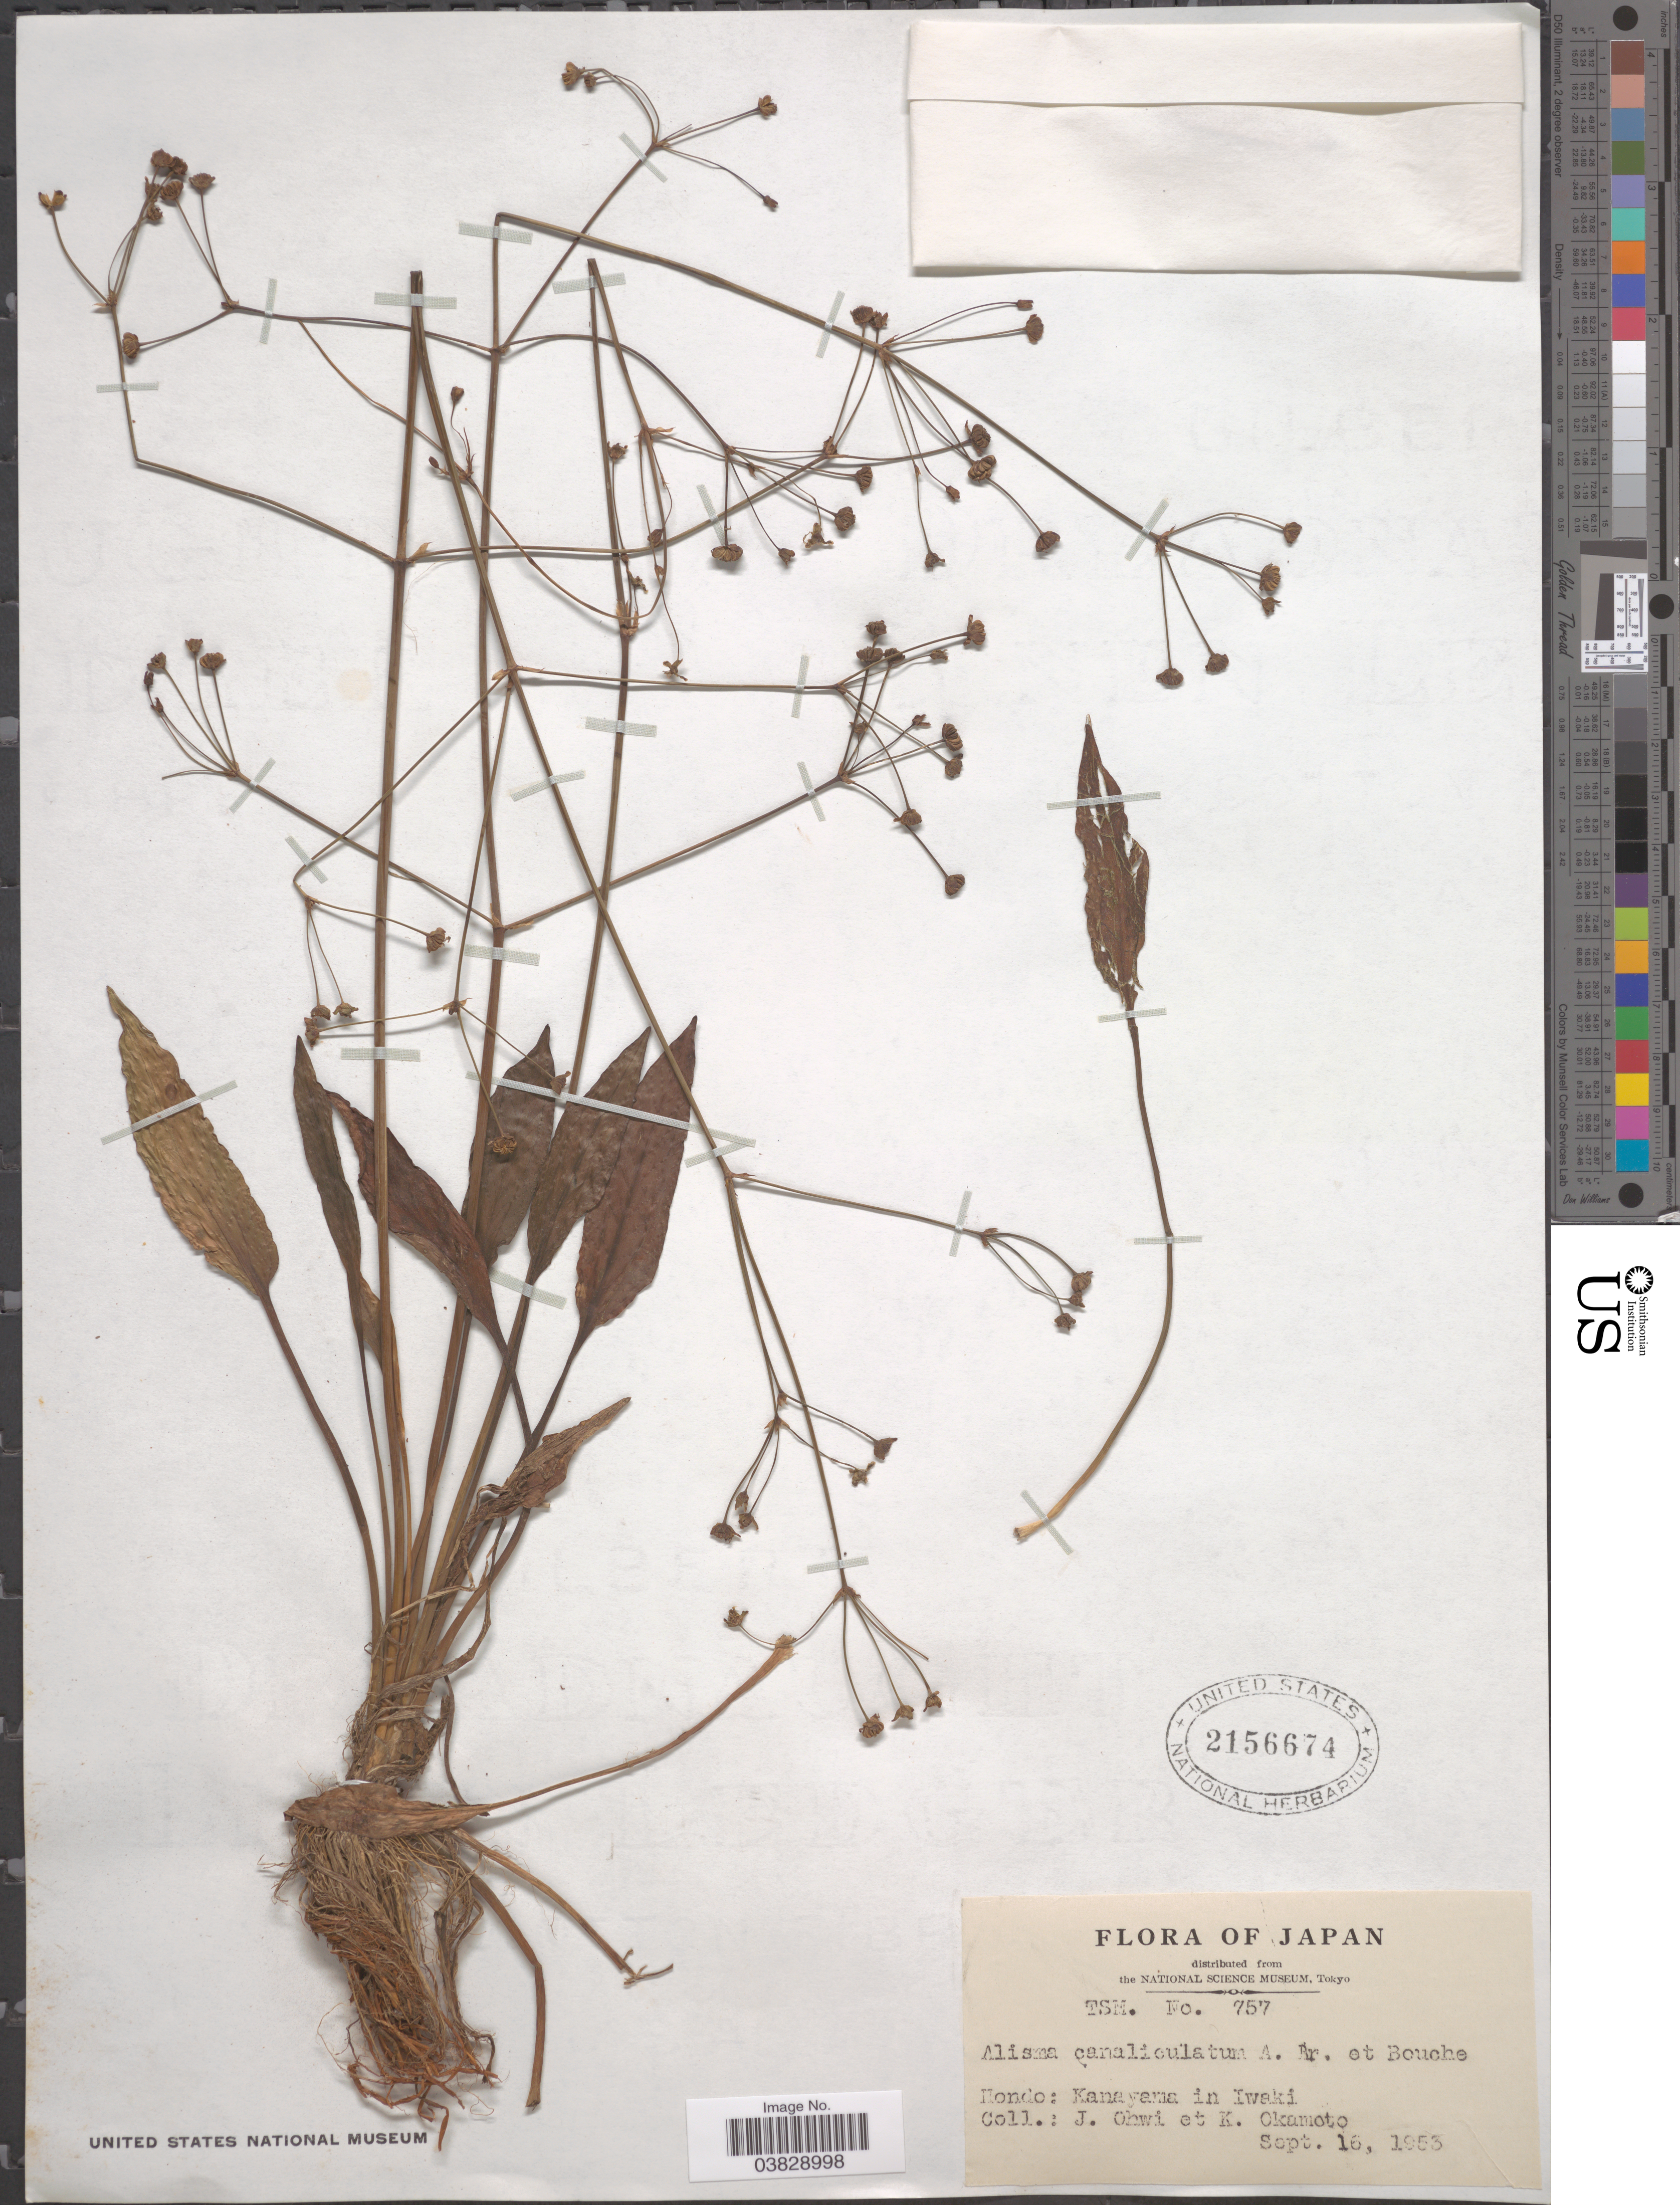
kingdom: Plantae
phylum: Tracheophyta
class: Liliopsida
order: Alismatales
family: Alismataceae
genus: Alisma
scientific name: Alisma canaliculatum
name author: A. Braun & C.D. Bouché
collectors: J. Ohwi & K. Okamoto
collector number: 757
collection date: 1953-09-16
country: Japan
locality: Hondo: Kanayama in Iwaki.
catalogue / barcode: US 2156674